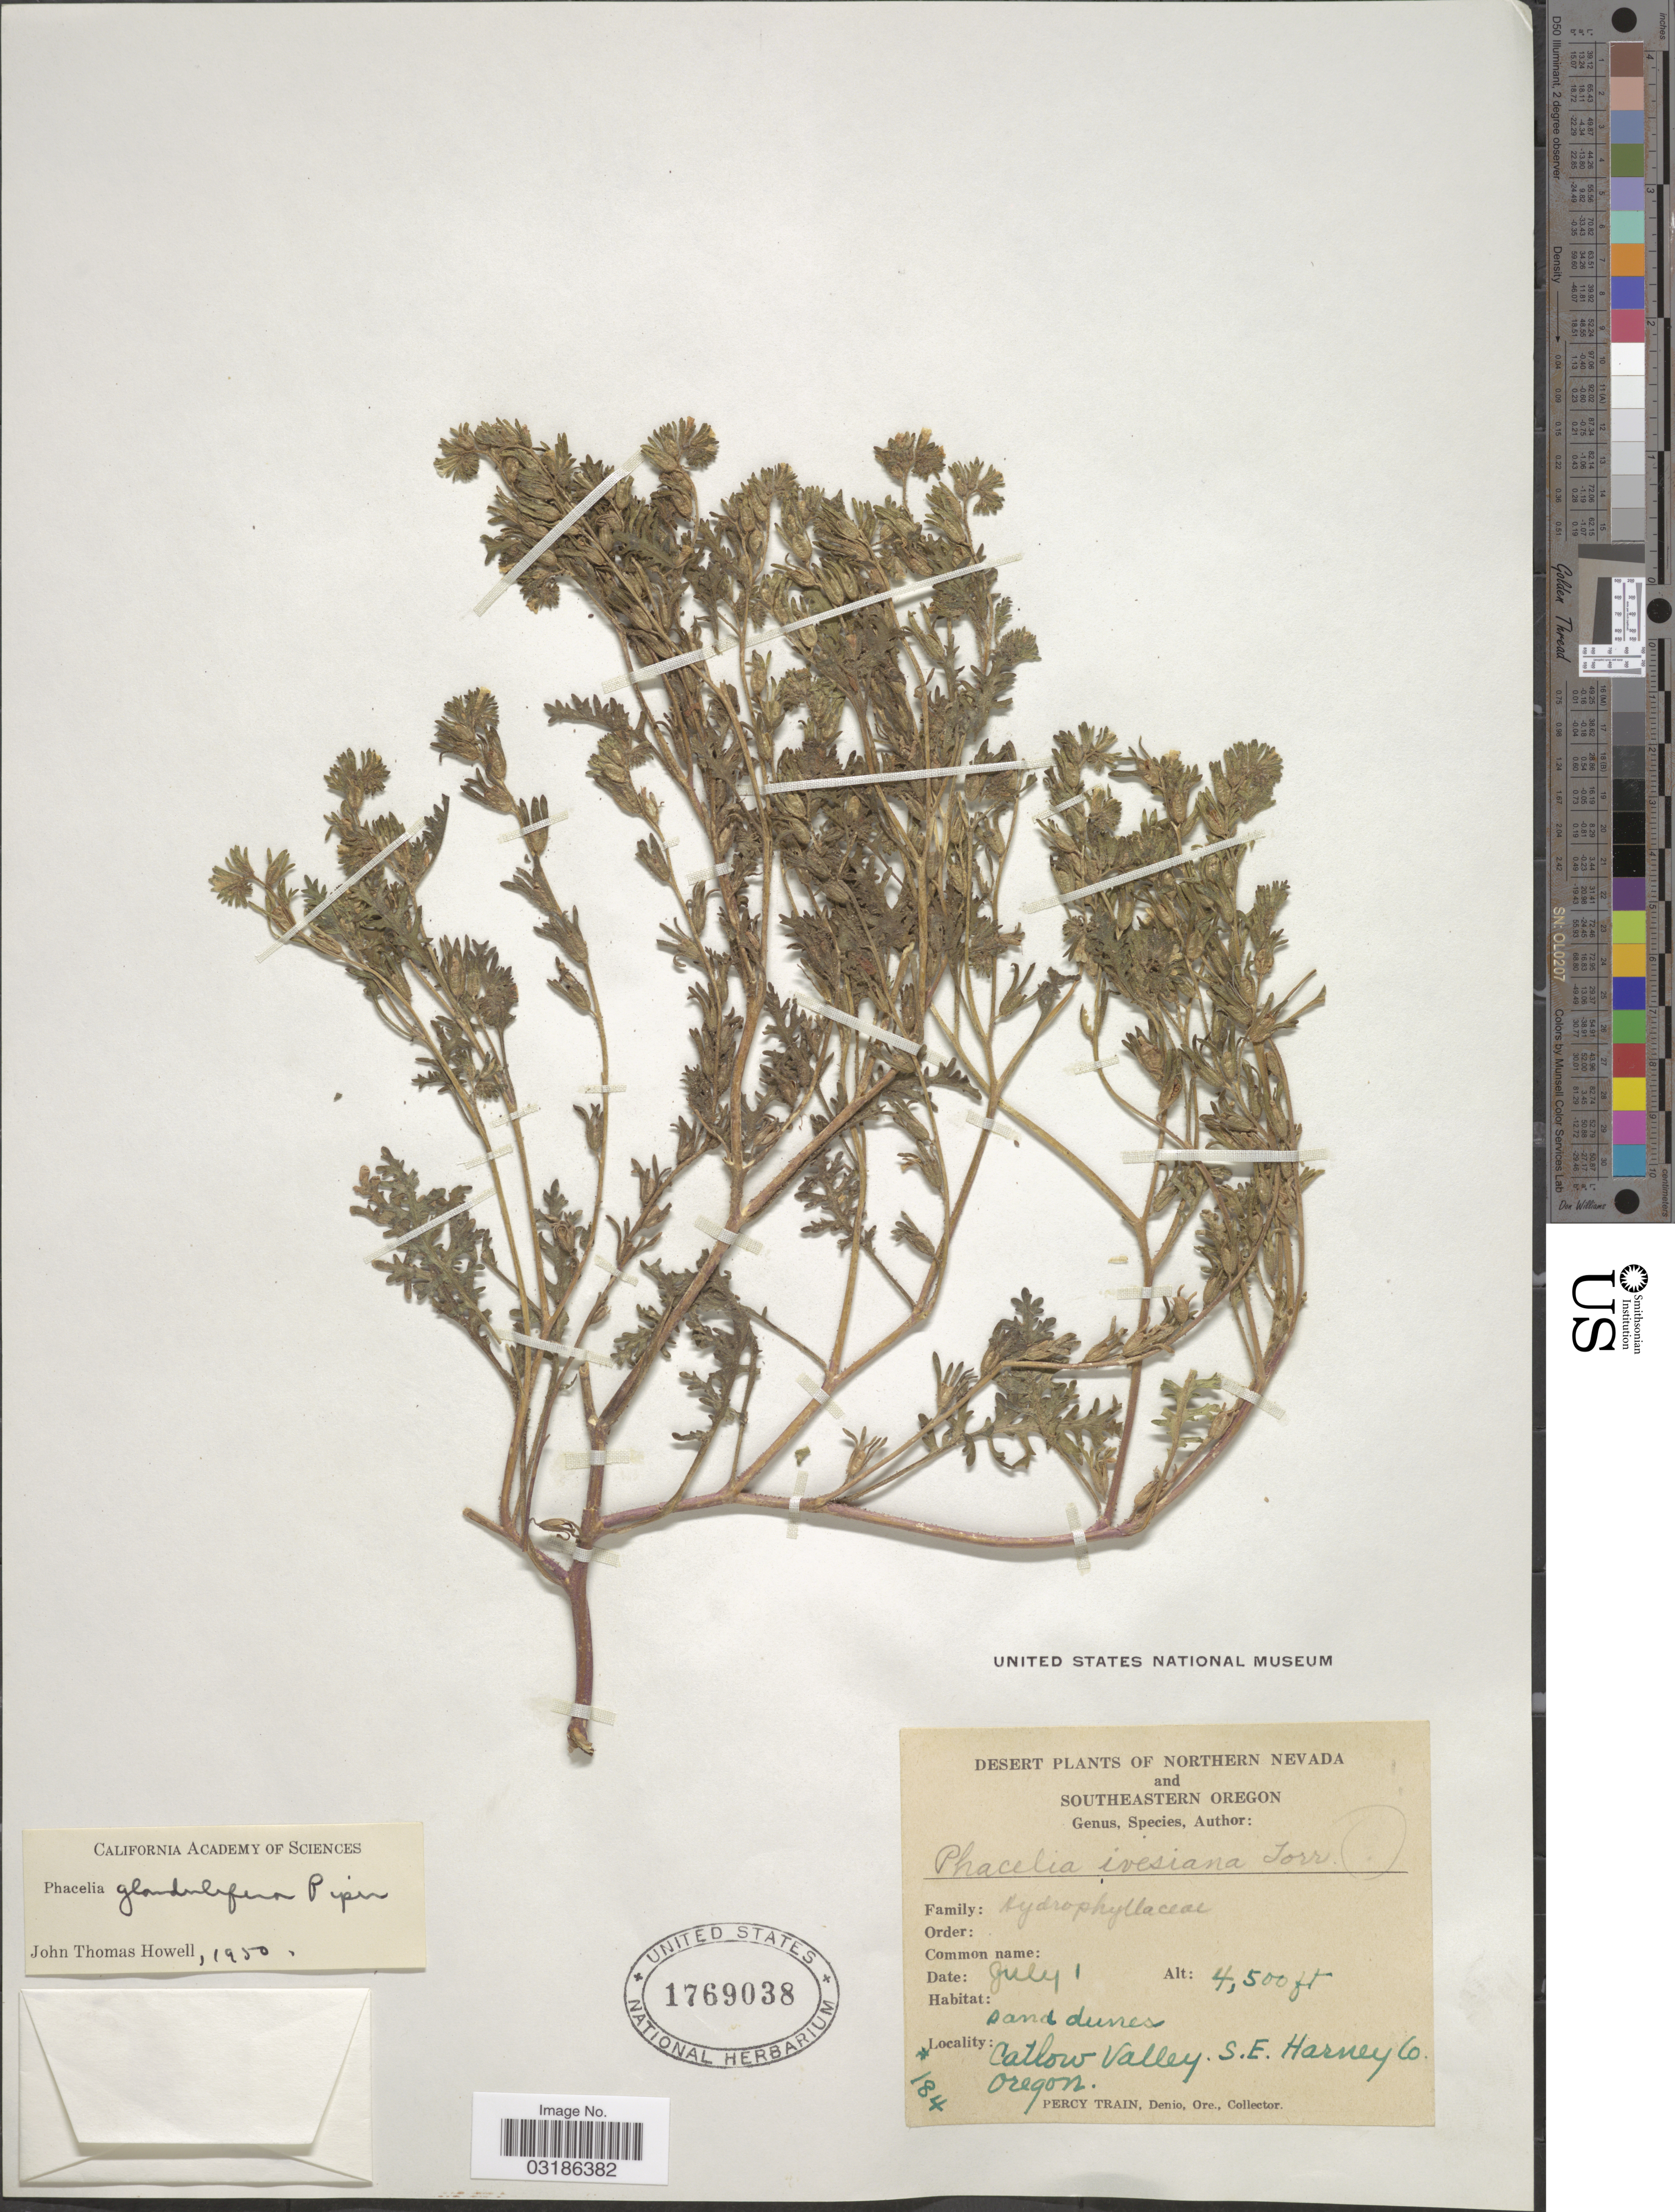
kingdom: Plantae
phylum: Tracheophyta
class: Magnoliopsida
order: Boraginales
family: Hydrophyllaceae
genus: Phacelia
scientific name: Phacelia glandulifera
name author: Piper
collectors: P. Train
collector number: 184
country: United States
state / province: Oregon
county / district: Harney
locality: Desert plants of Southeastern Oregon. Catlow Valley. S.E. Harney Co.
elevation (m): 1372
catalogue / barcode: US 1769038